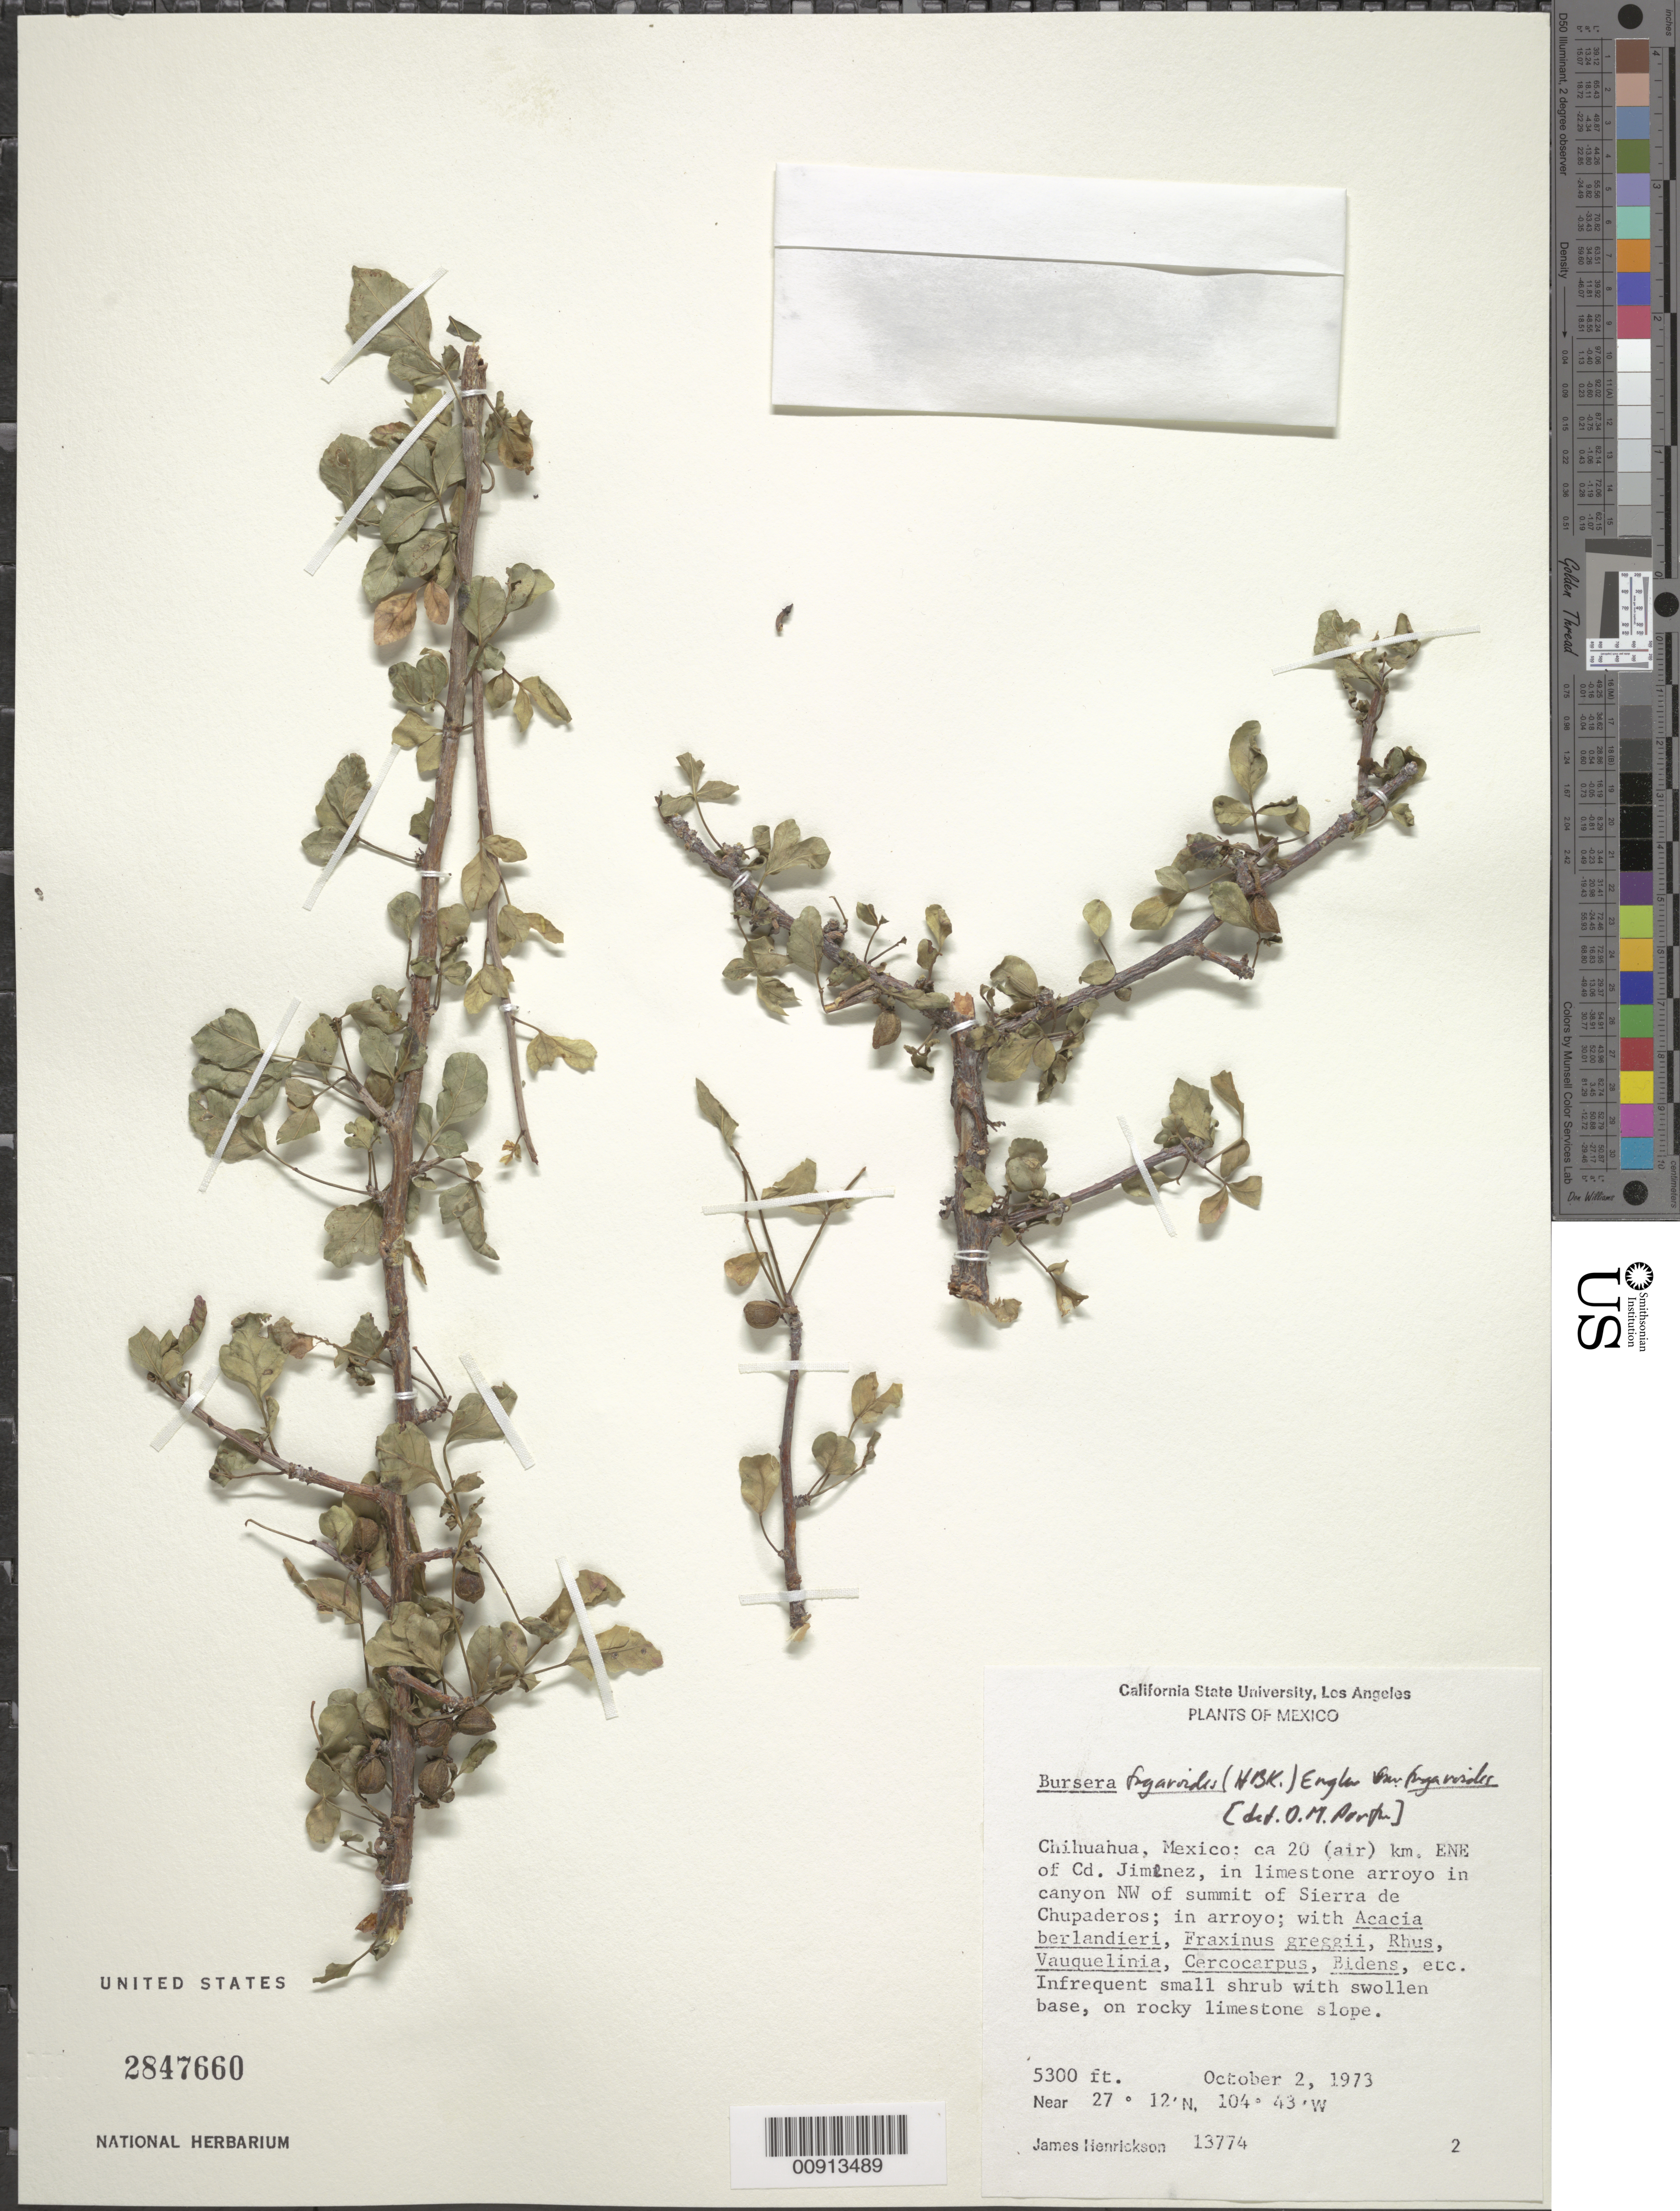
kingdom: Plantae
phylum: Tracheophyta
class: Magnoliopsida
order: Sapindales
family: Burseraceae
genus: Bursera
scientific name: Bursera fagaroides var. fagaroides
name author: (Kunth) Engl.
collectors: J. Henrickson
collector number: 13774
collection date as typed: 02 Oct 1973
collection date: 1973-10-02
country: Mexico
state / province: Chihuahua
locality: Chihuahua: ca 20 (air) km. ENE of Cd. Jimenez. In limestone arroyo in canyon NW of summit of Sierra de Chupaderos.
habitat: In arroyo; with Acacia berlandieri, Fraxinus greggii, Rhus, Vauquelinia, Cercocarpus, Bidens, etc. On rocky limestone slope.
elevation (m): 1615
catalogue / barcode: US 2847660